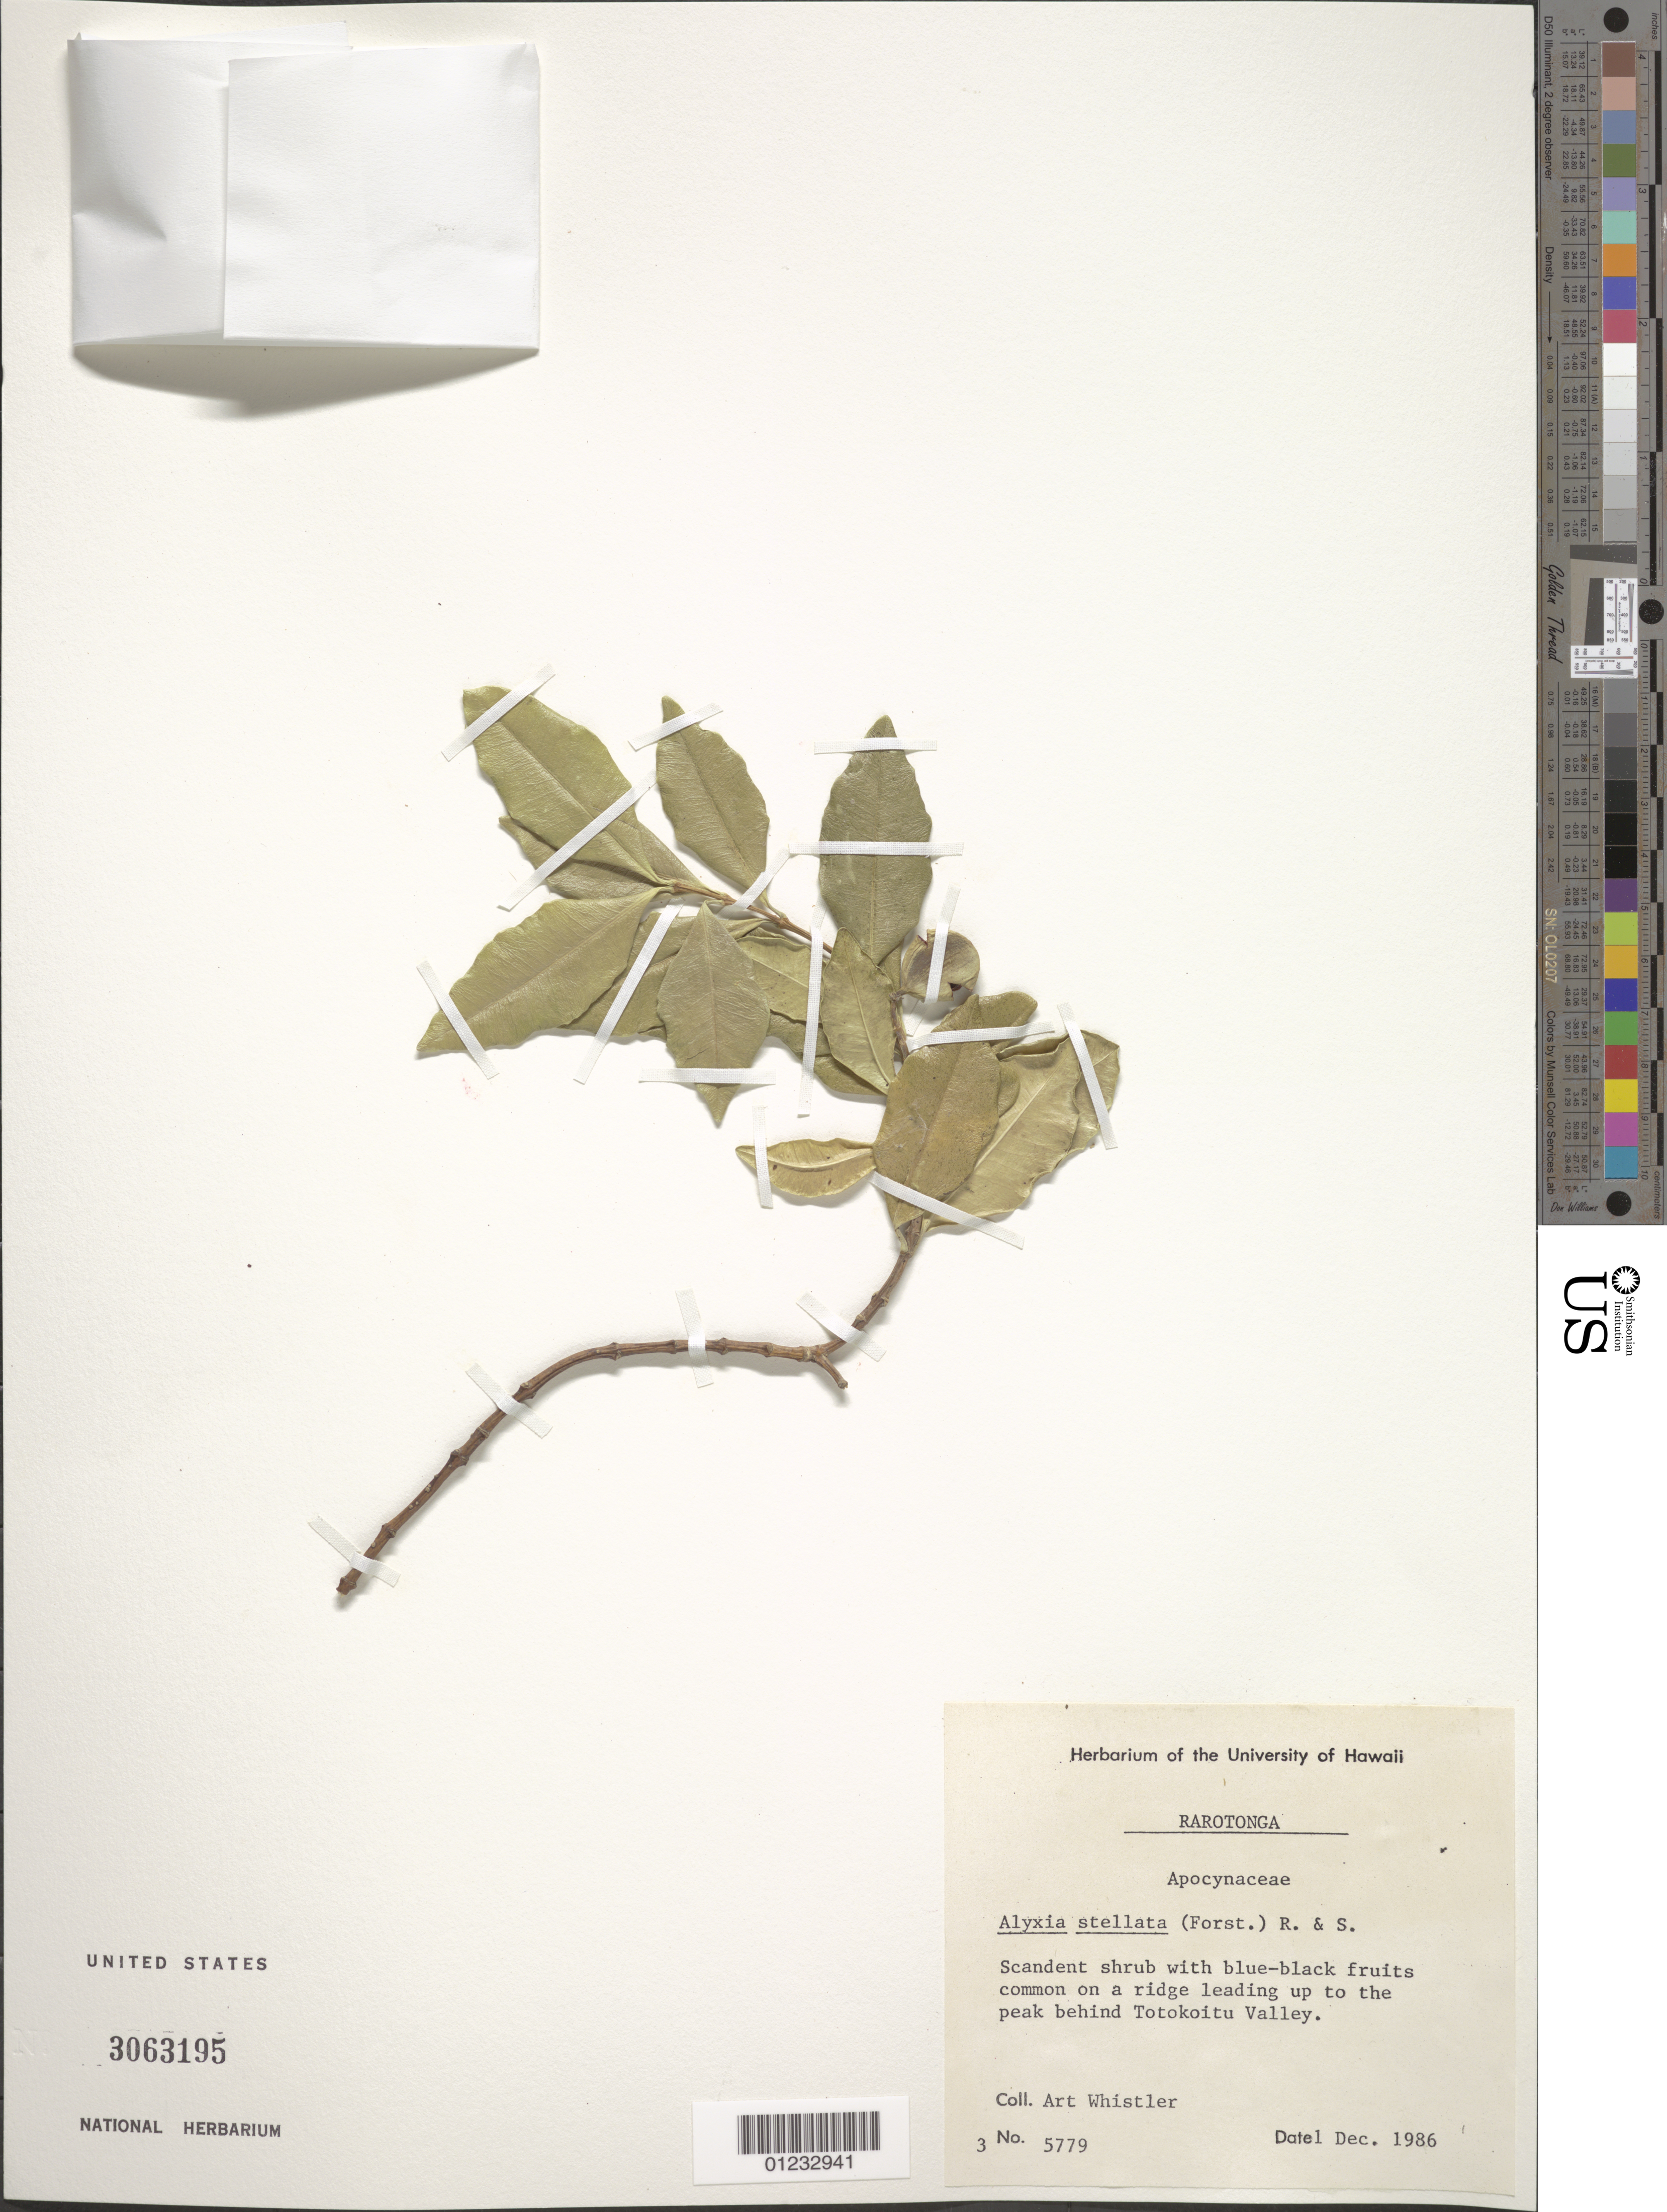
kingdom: Plantae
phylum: Tracheophyta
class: Magnoliopsida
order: Gentianales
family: Apocynaceae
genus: Alyxia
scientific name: Alyxia stellata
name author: (J.R. Forst. & G. Forst.) Roem. & Schult.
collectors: A. Whistler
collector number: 5779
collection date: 1986-12-01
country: Cook Islands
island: Rarotonga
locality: On a ridge leading up to the peak behind Totokoitu Valley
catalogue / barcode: US 3063195